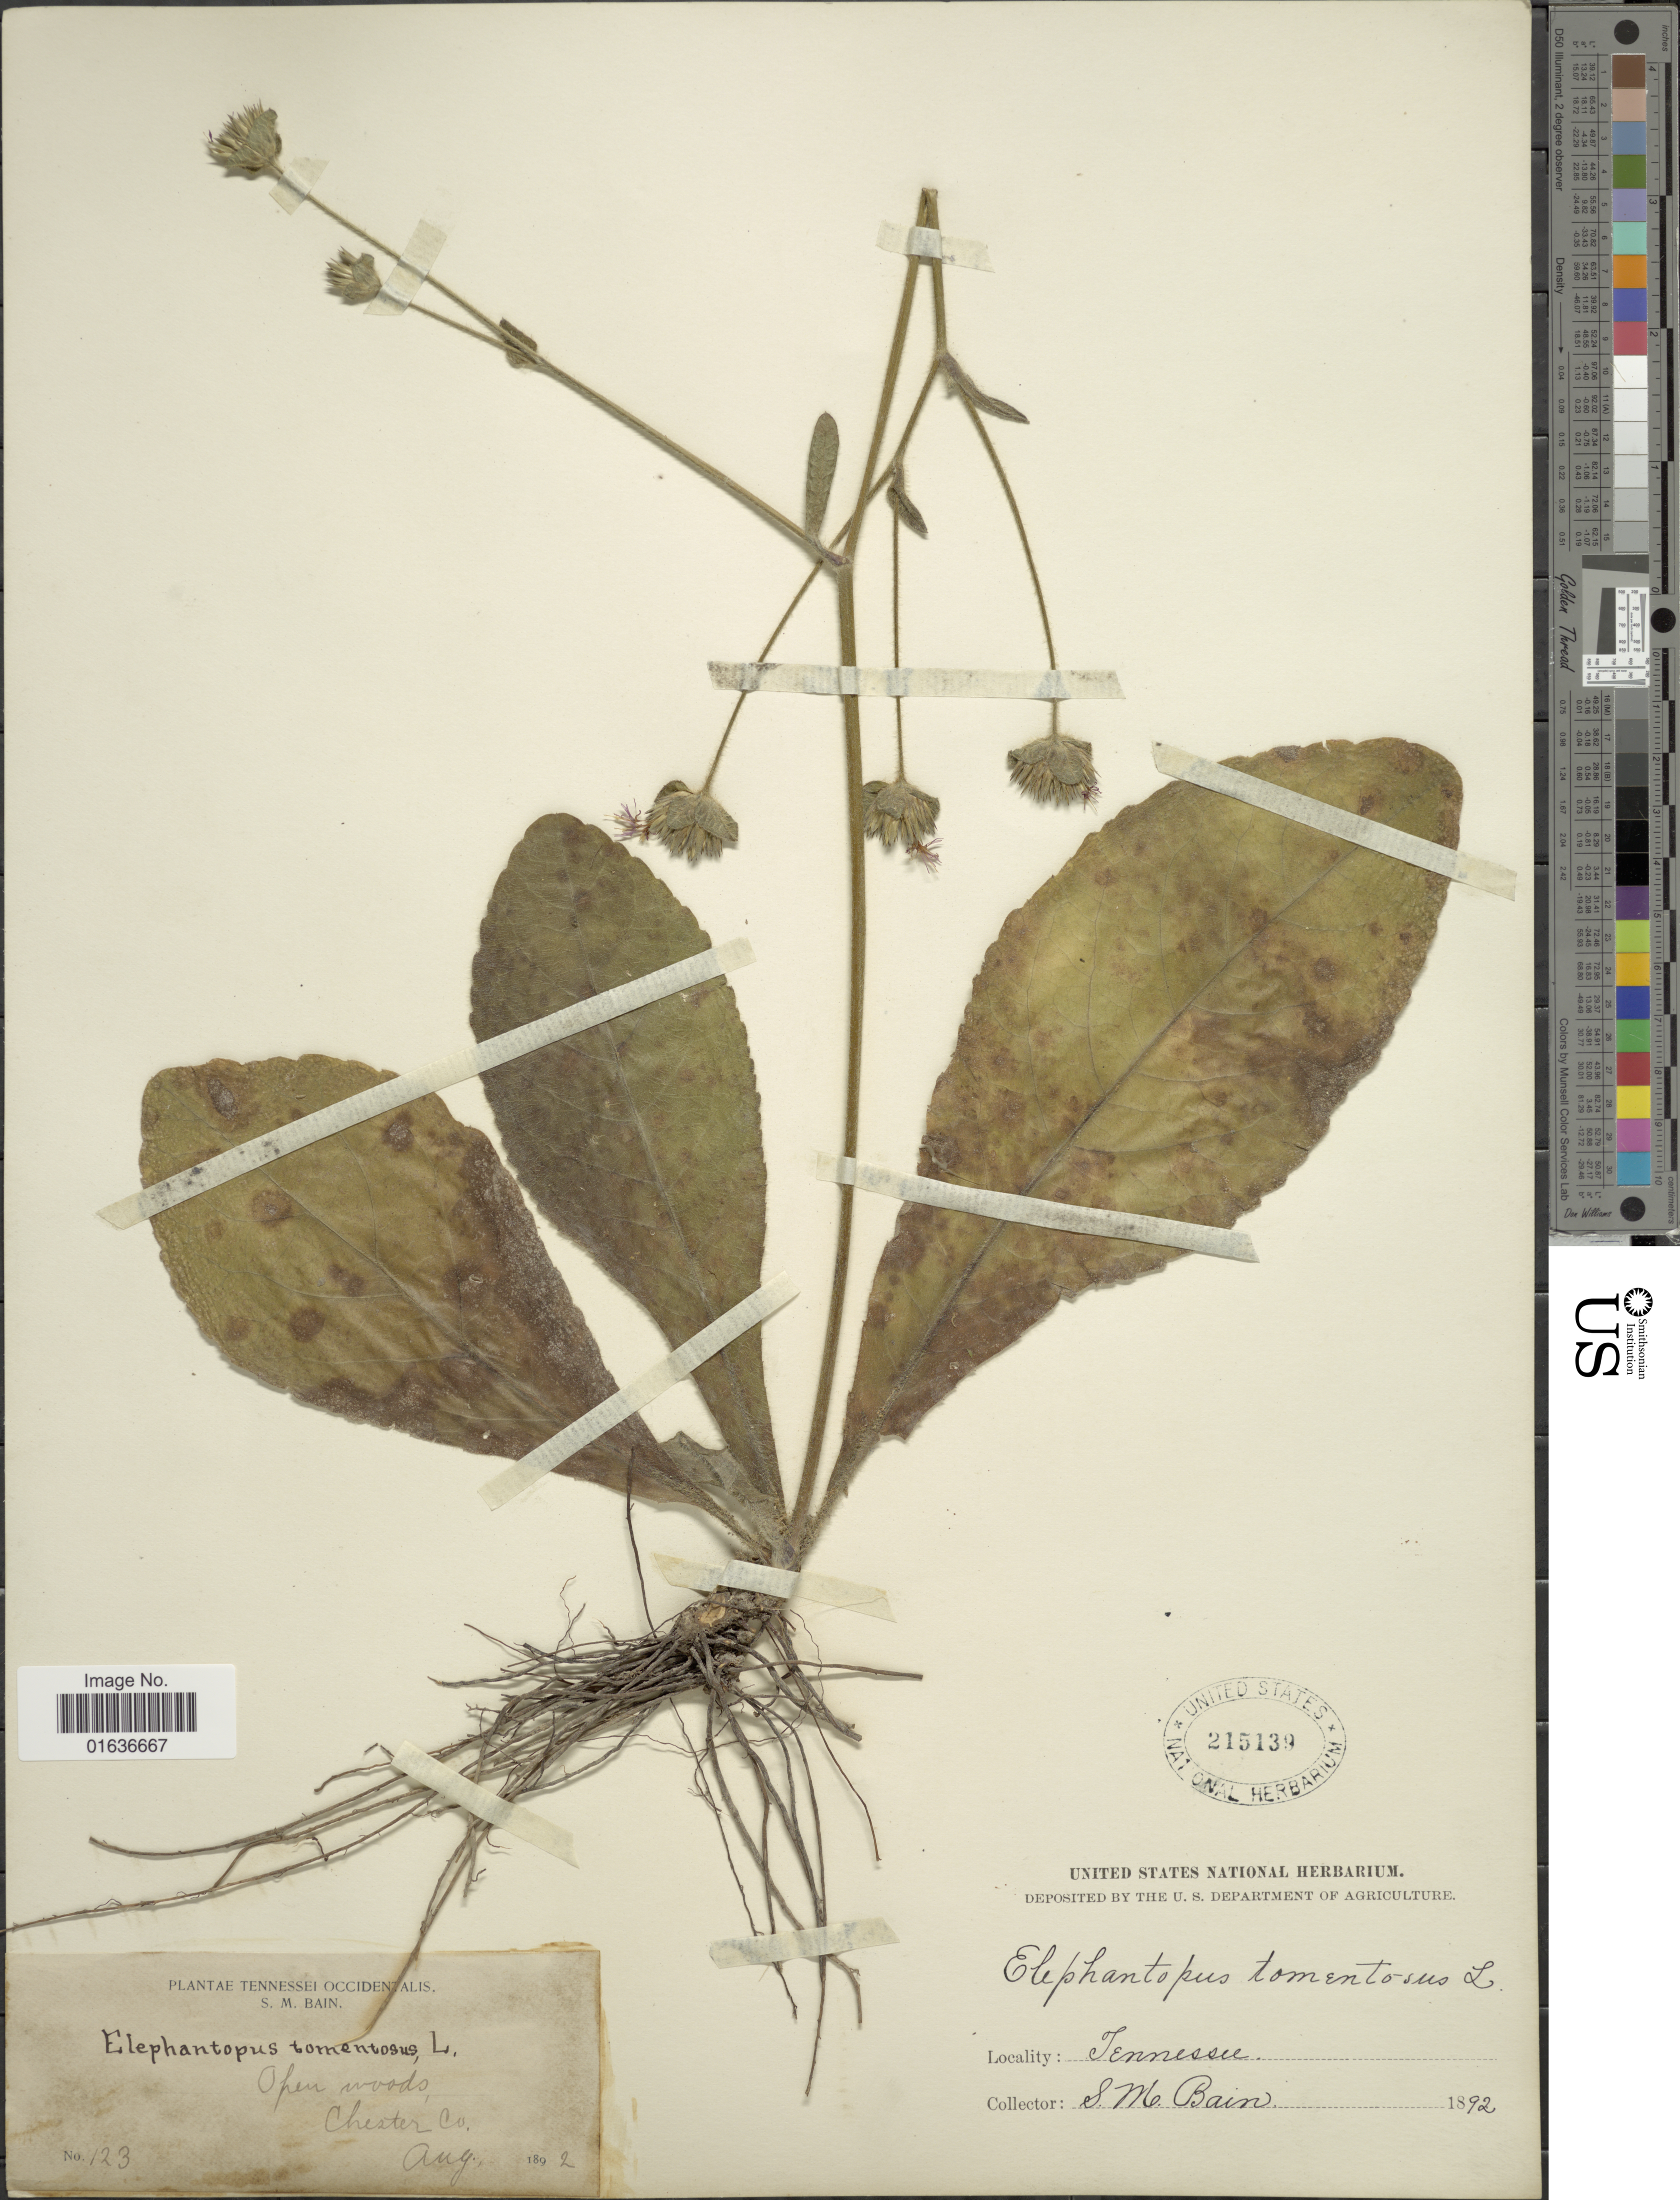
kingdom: Plantae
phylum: Tracheophyta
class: Magnoliopsida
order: Asterales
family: Asteraceae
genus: Elephantopus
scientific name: Elephantopus tomentosus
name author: L.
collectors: S. M. Bain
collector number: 123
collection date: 1892-08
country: United States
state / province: Tennessee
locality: Open woods, Chester Co.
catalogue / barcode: US 215139